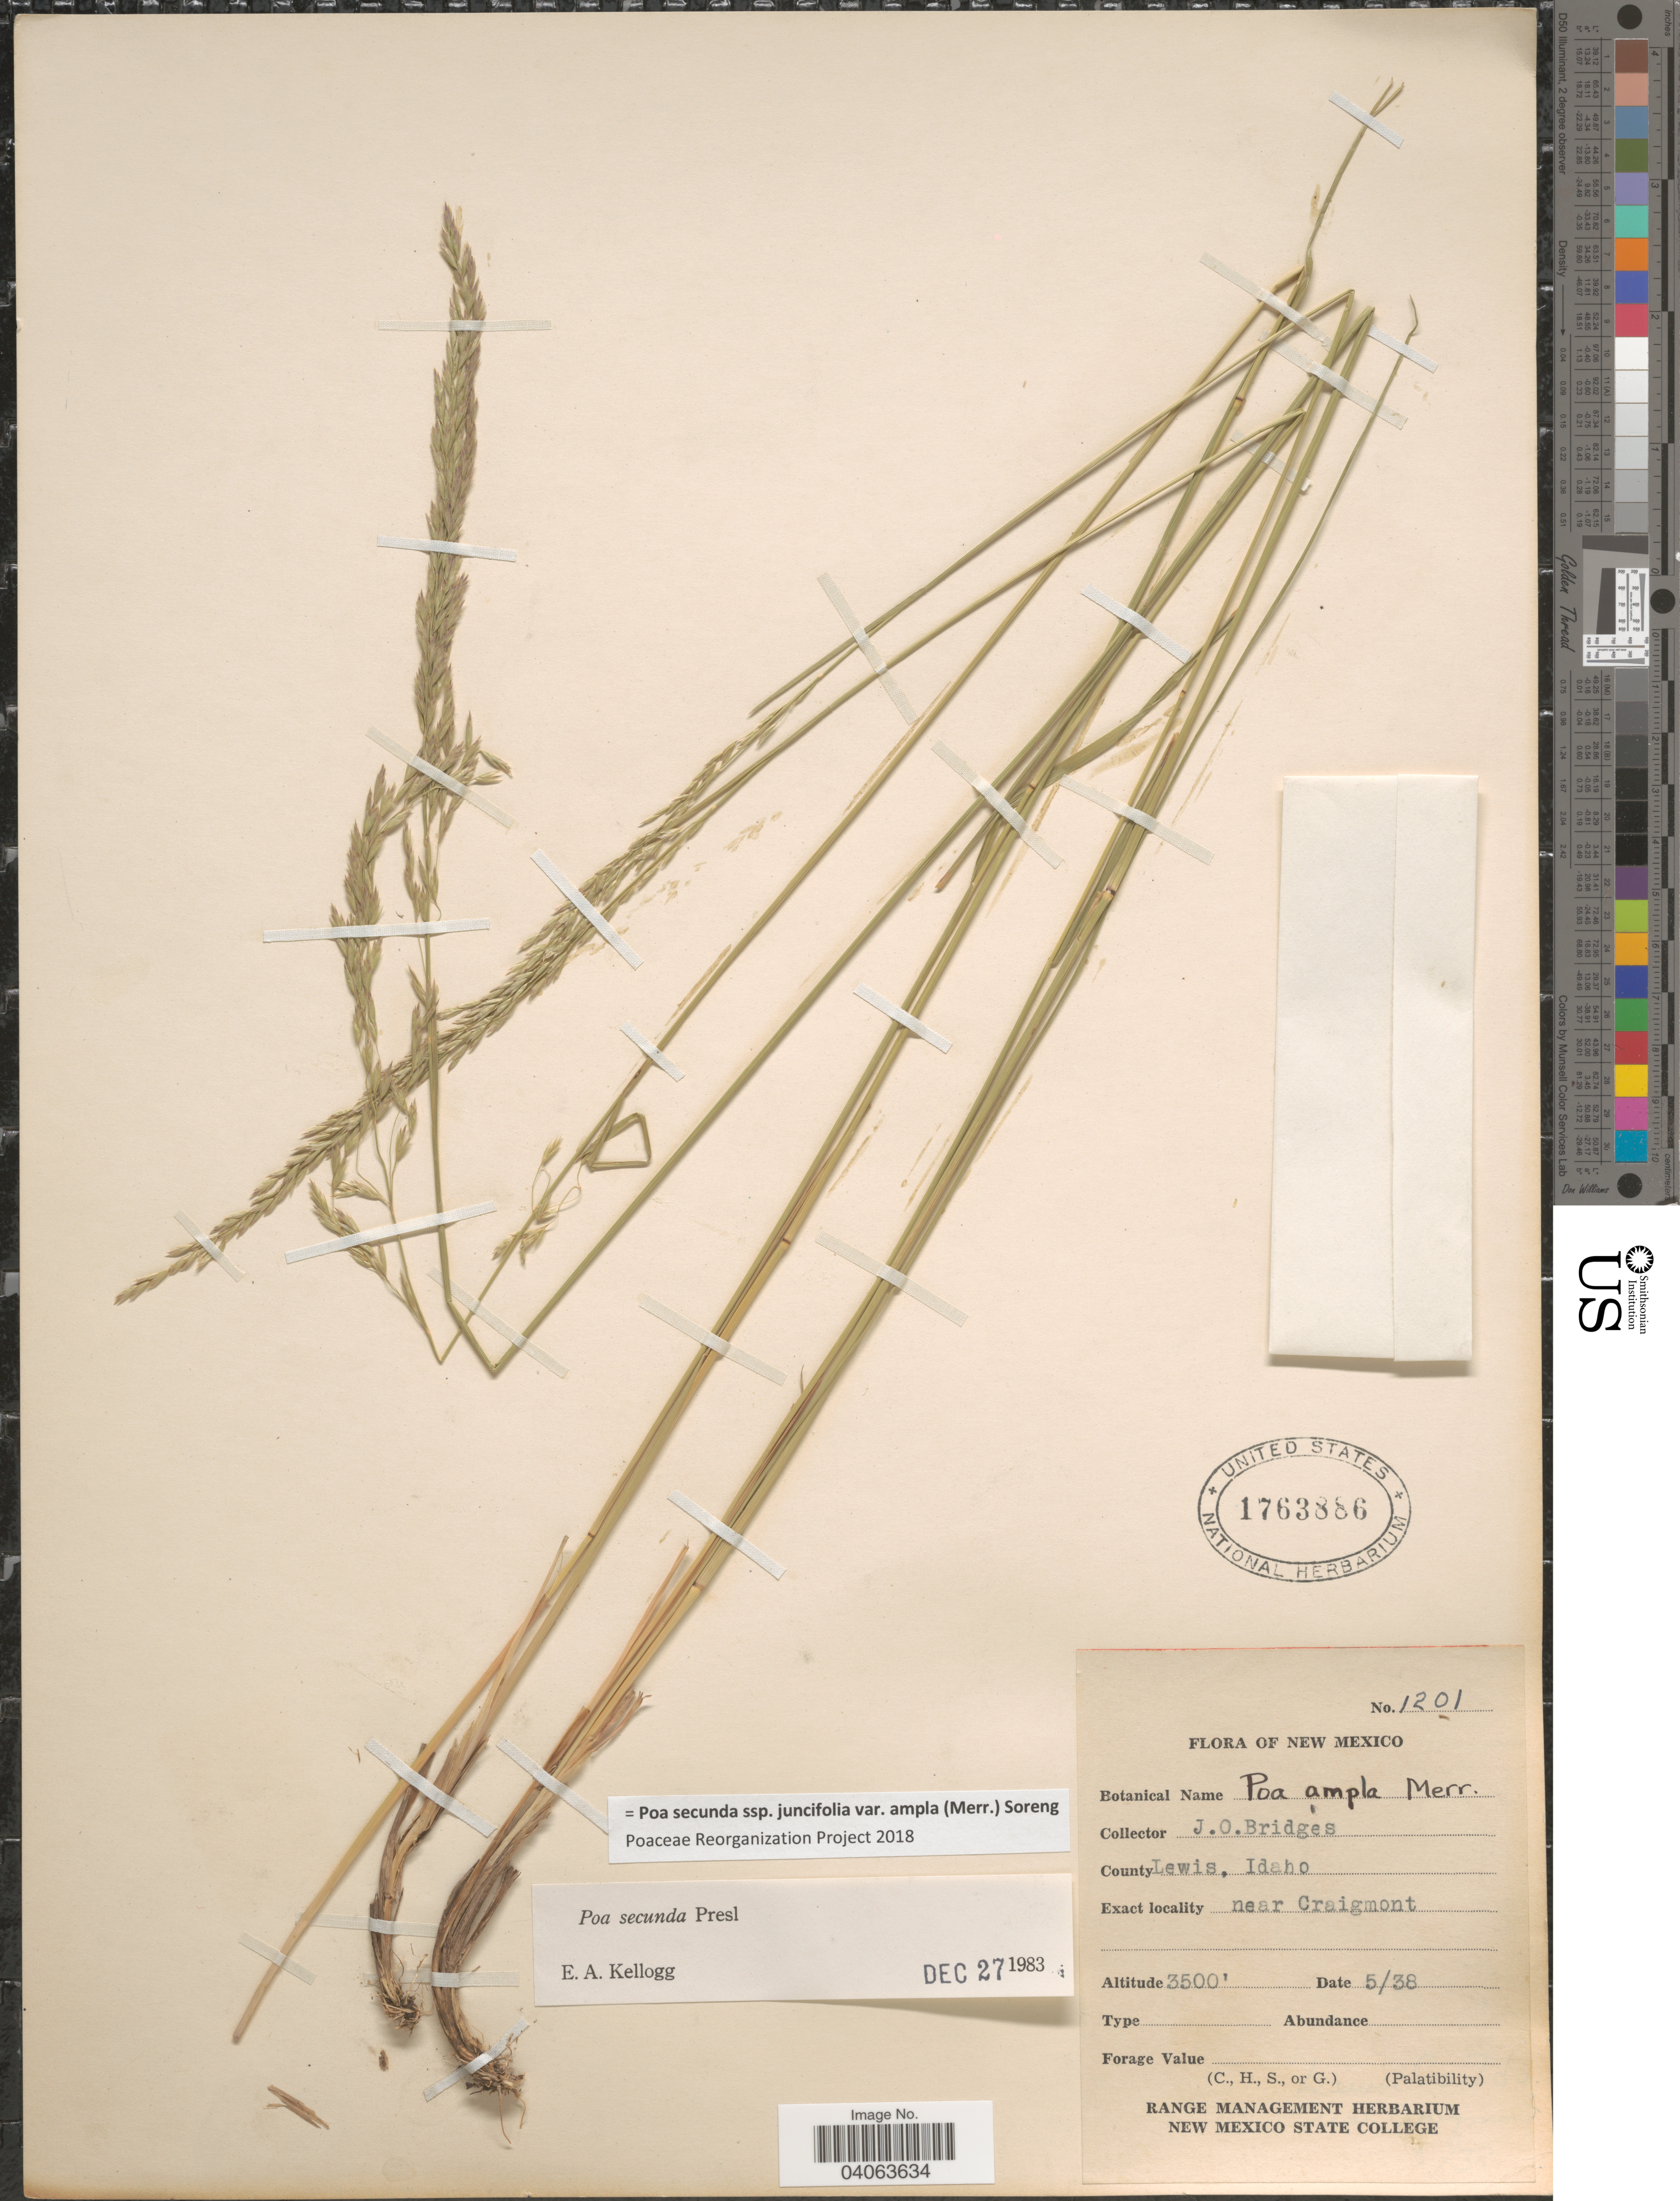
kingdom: Plantae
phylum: Tracheophyta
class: Liliopsida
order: Poales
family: Poaceae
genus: Poa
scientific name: Poa secunda subsp. juncifolia var. ampla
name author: (Merr.) Soreng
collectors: J. Bridges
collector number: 1201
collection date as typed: Transcribed d/m/y: /5/38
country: United States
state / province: Idaho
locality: County Lewis, near Craigmont.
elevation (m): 1067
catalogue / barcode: US 1763886